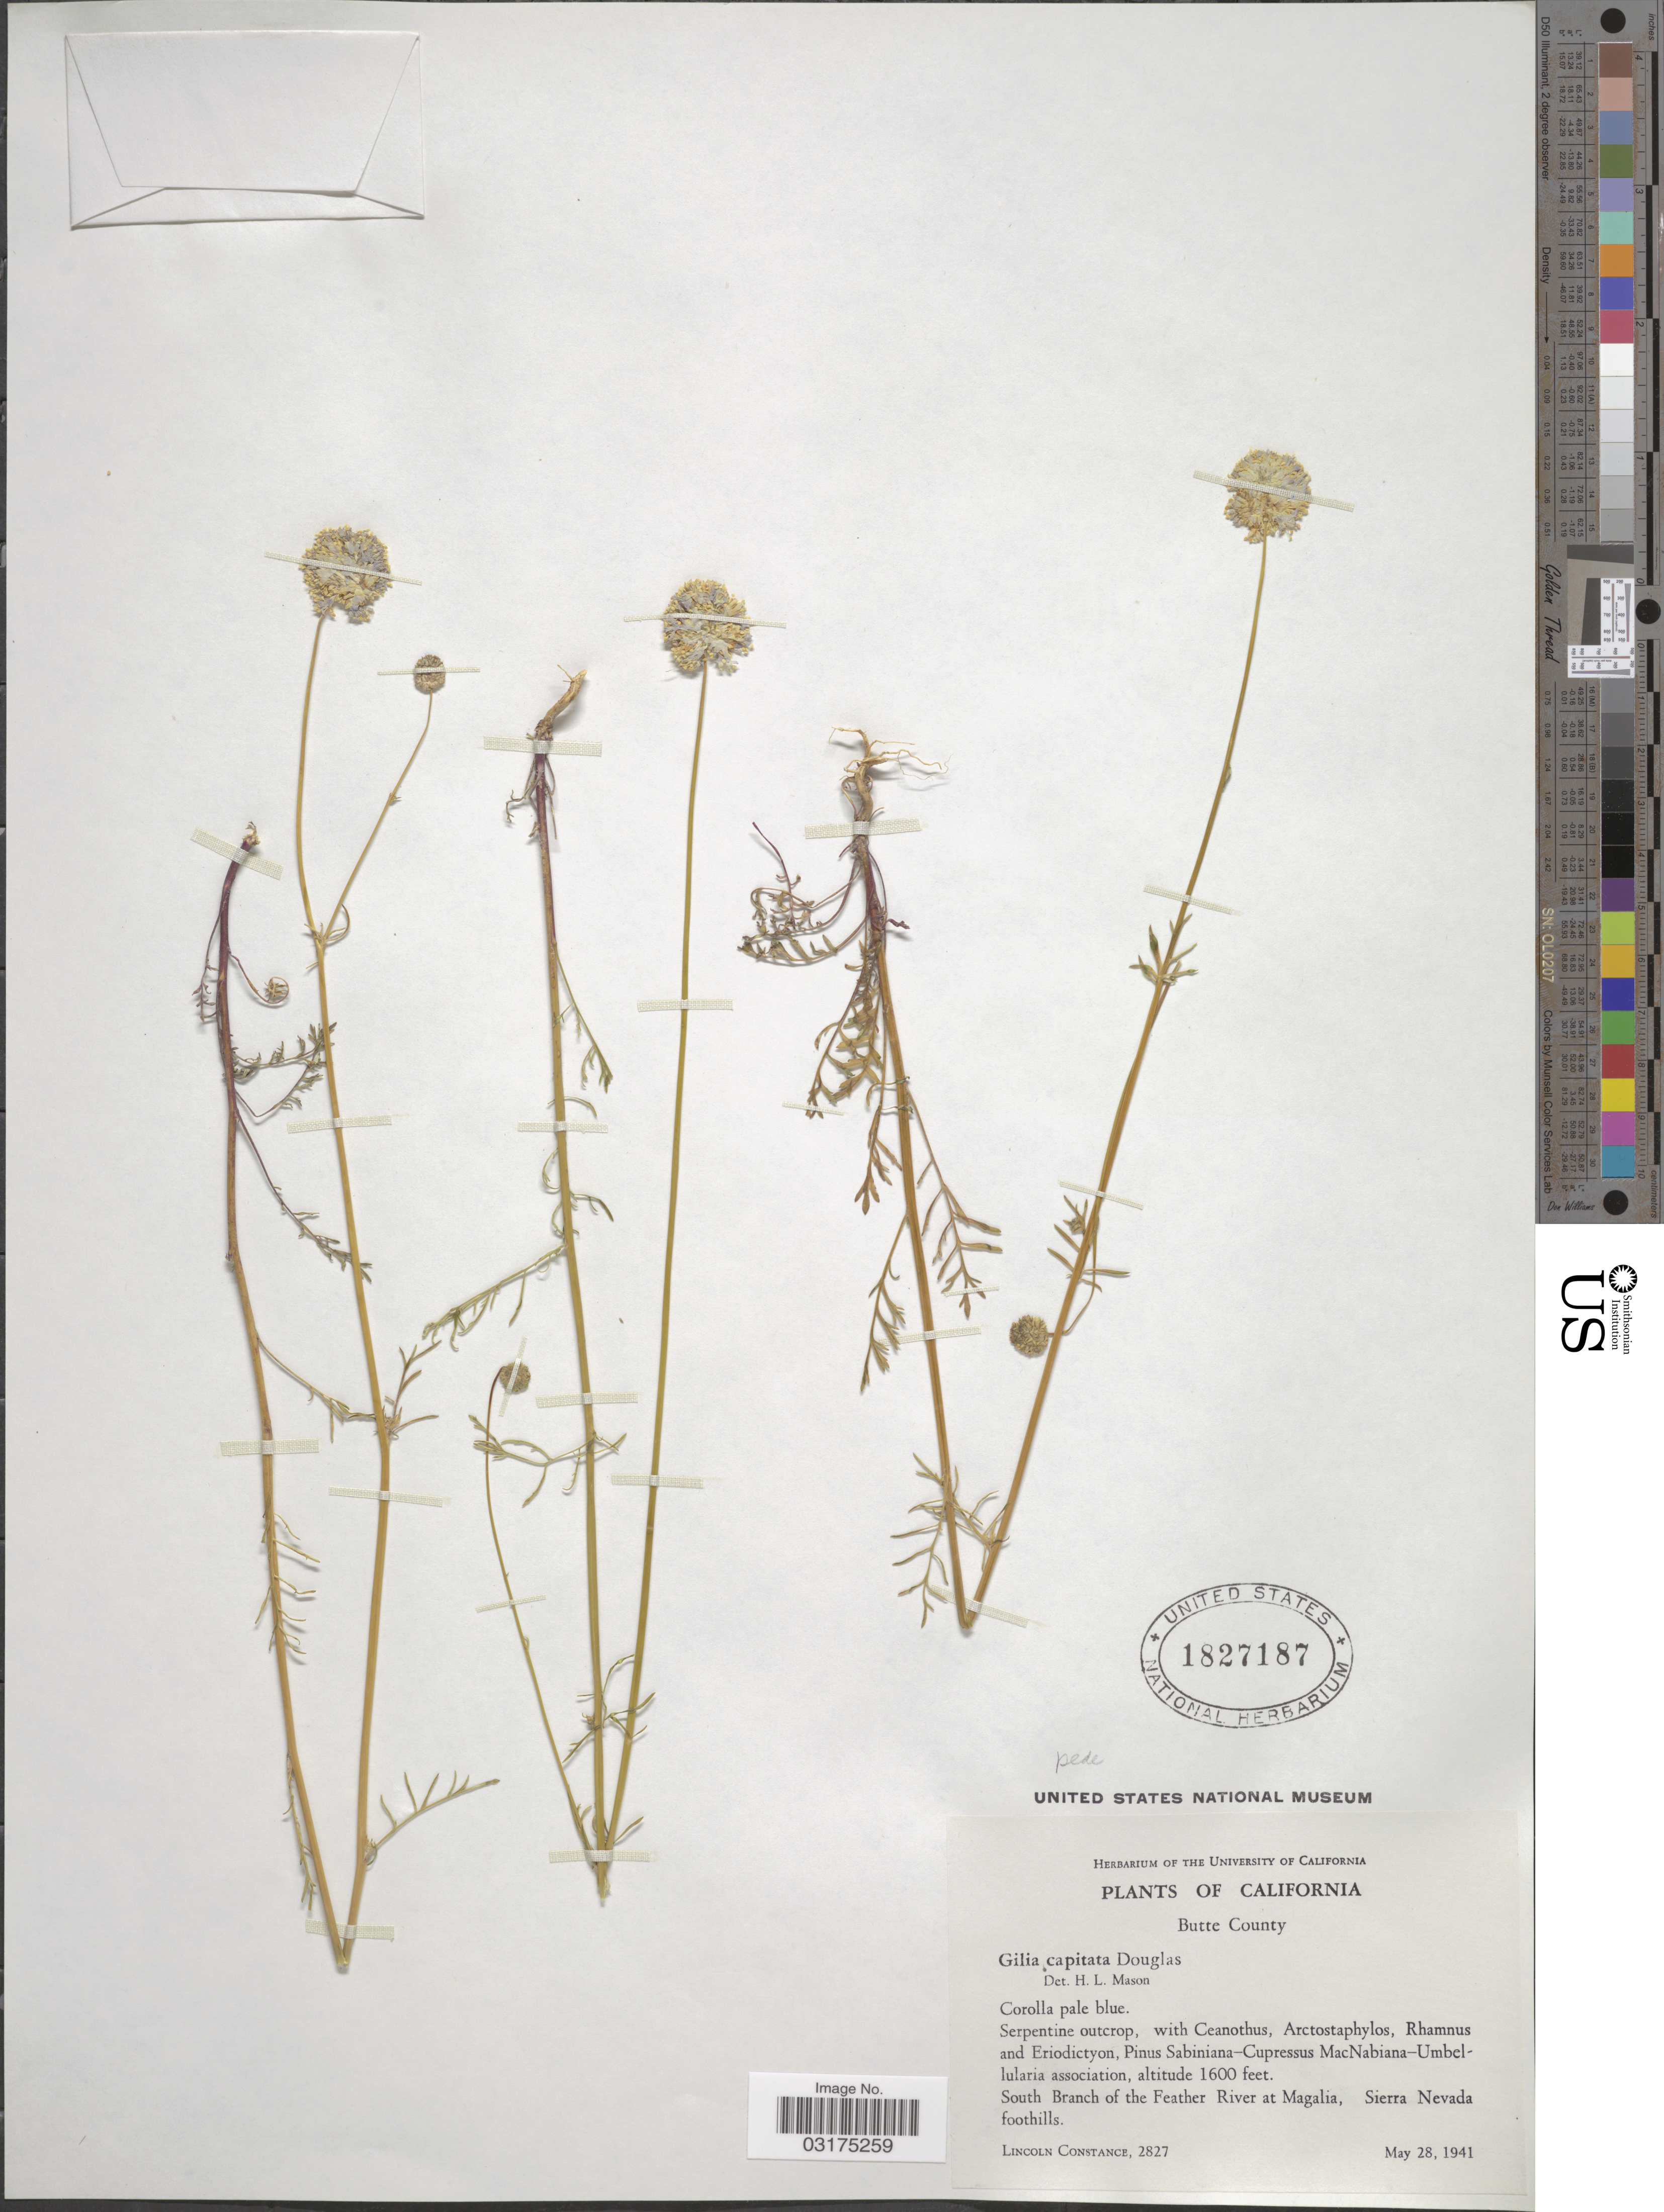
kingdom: Plantae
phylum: Tracheophyta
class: Magnoliopsida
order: Ericales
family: Polemoniaceae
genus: Gilia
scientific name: Gilia capitata subsp. pedemontana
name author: V.E. Grant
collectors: L. Constance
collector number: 2827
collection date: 1941-05-28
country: United States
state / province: California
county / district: Butte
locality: Butte County, South Branch of the Feather River at Magalia, Sierra Nevada foothills.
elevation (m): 488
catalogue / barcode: US 1827187